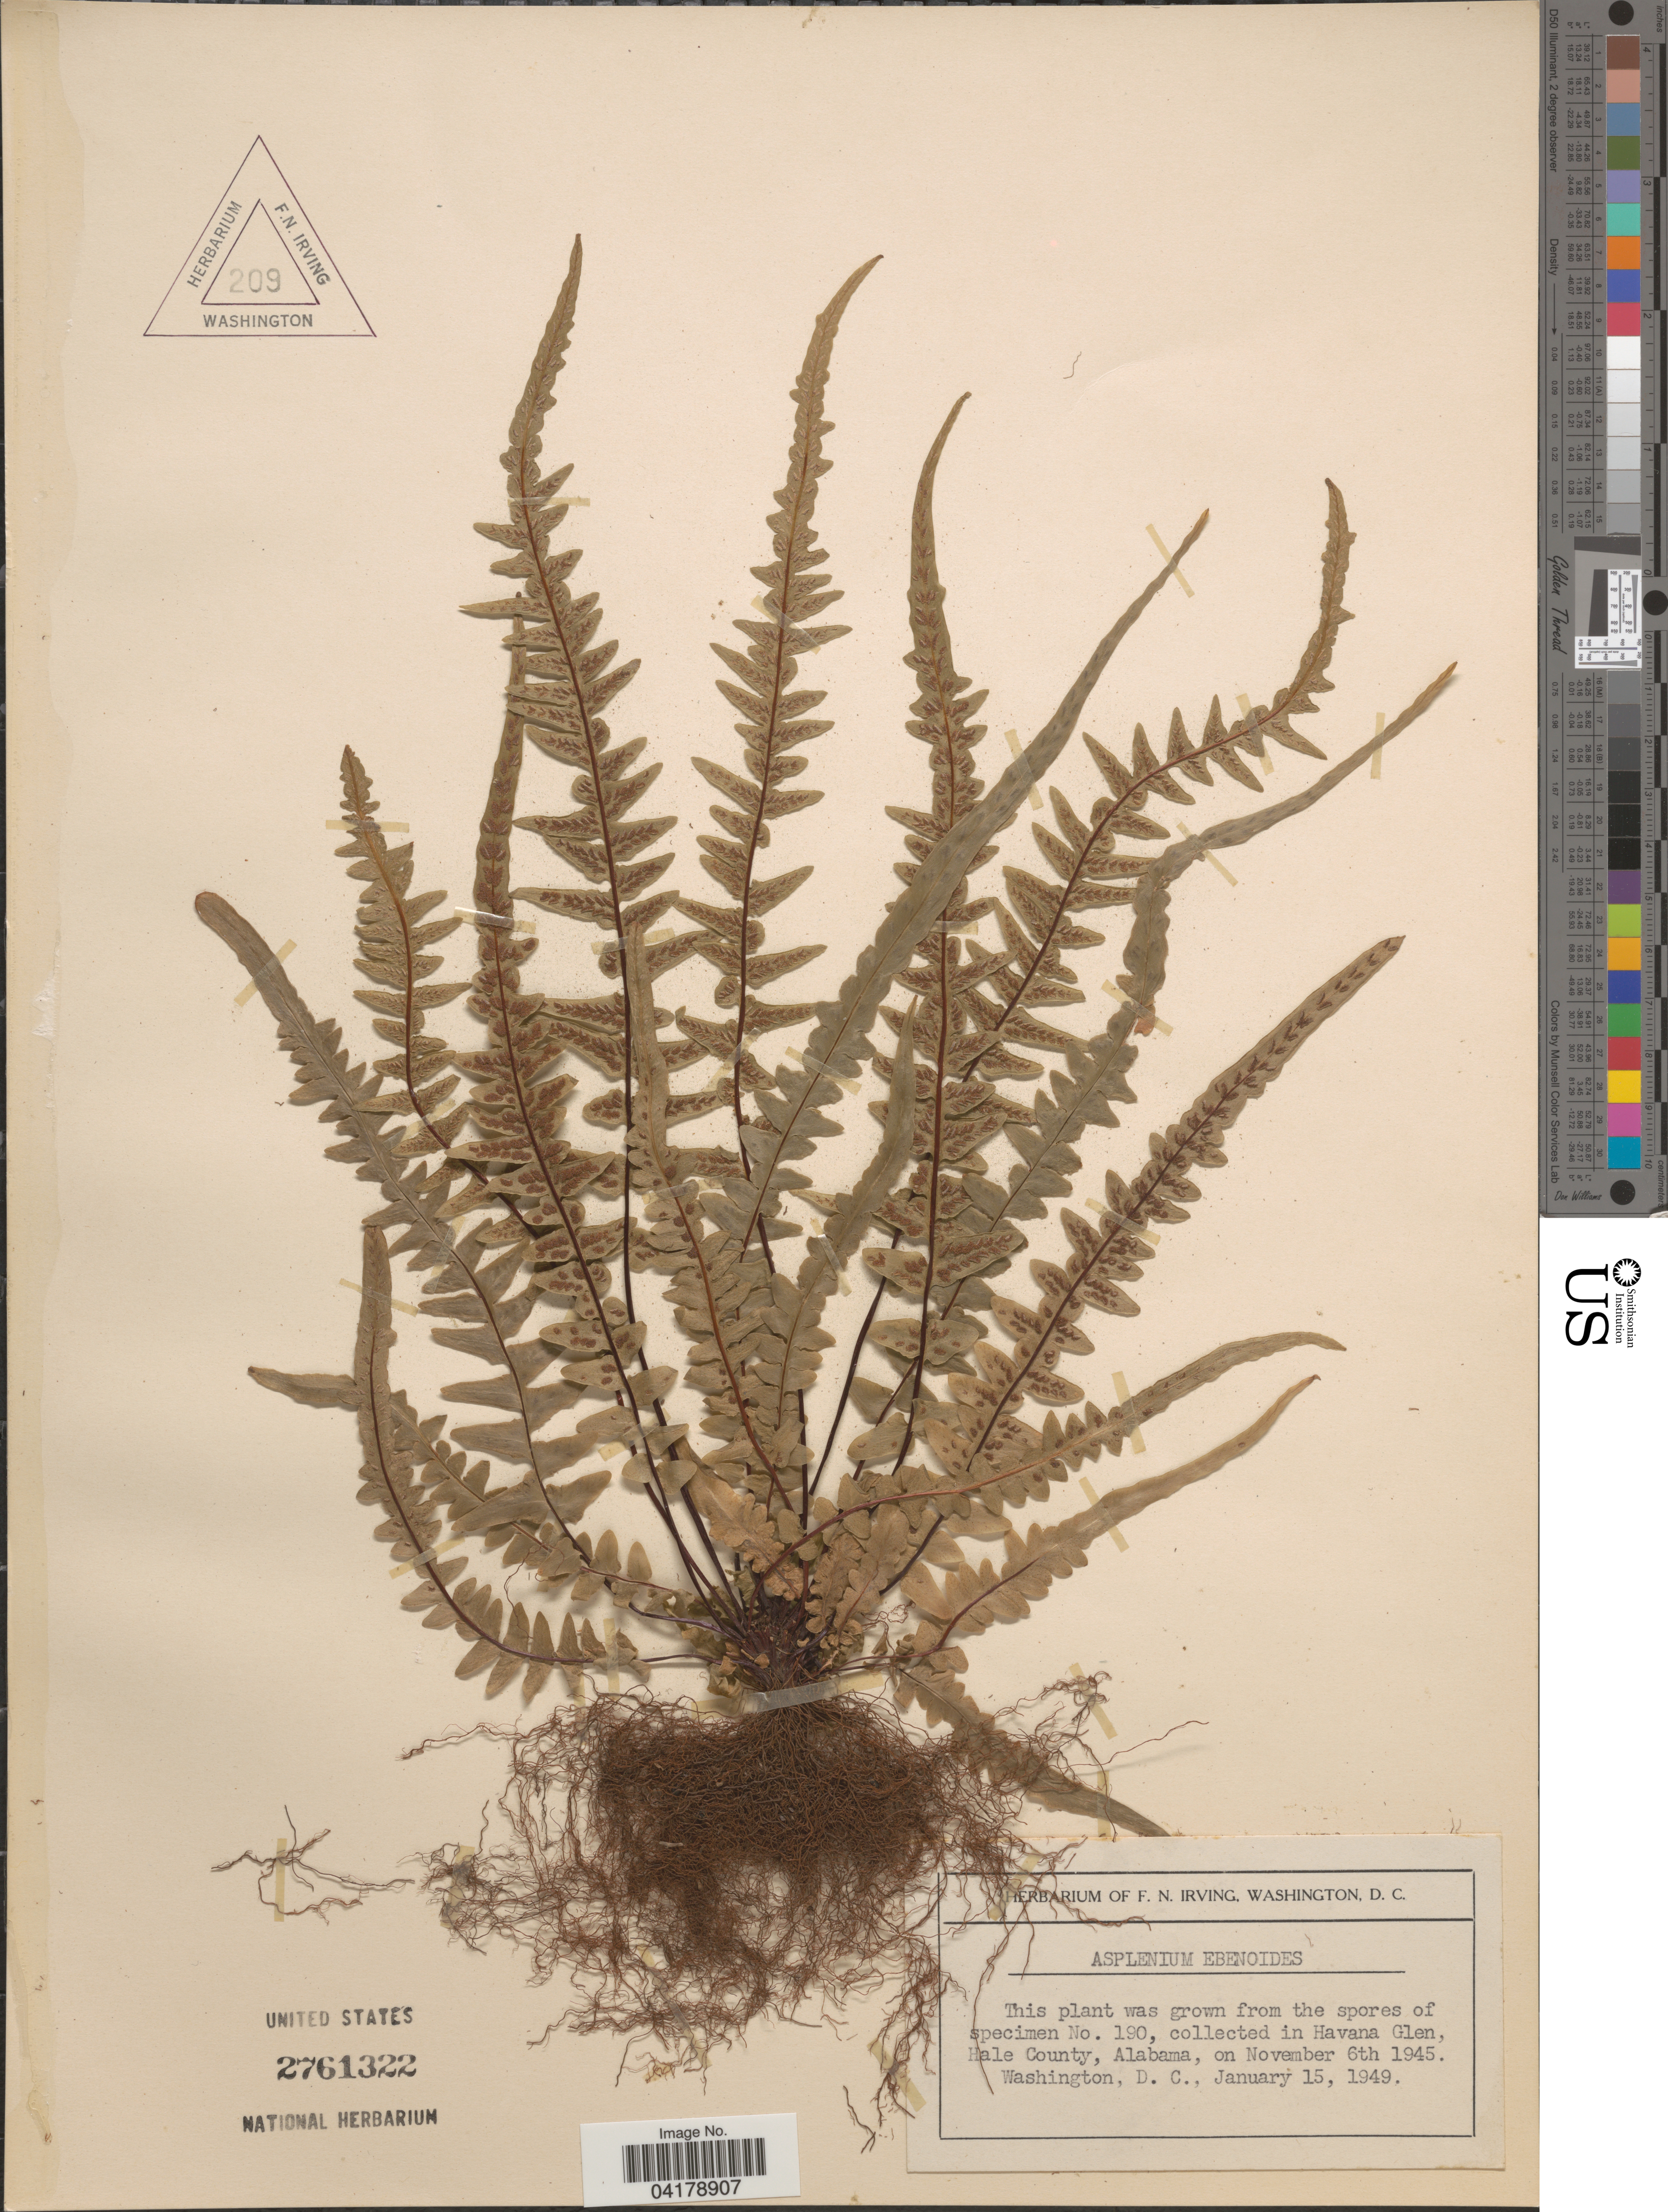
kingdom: Plantae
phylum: Tracheophyta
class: Polypodiopsida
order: Polypodiales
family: Aspleniaceae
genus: Asplenium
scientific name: Asplenium ebenoides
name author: R.R. Scott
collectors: ex herb. F.N. Irving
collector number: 209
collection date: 1949-01-15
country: United States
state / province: District of Columbia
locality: Washington.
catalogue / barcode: US 2761322